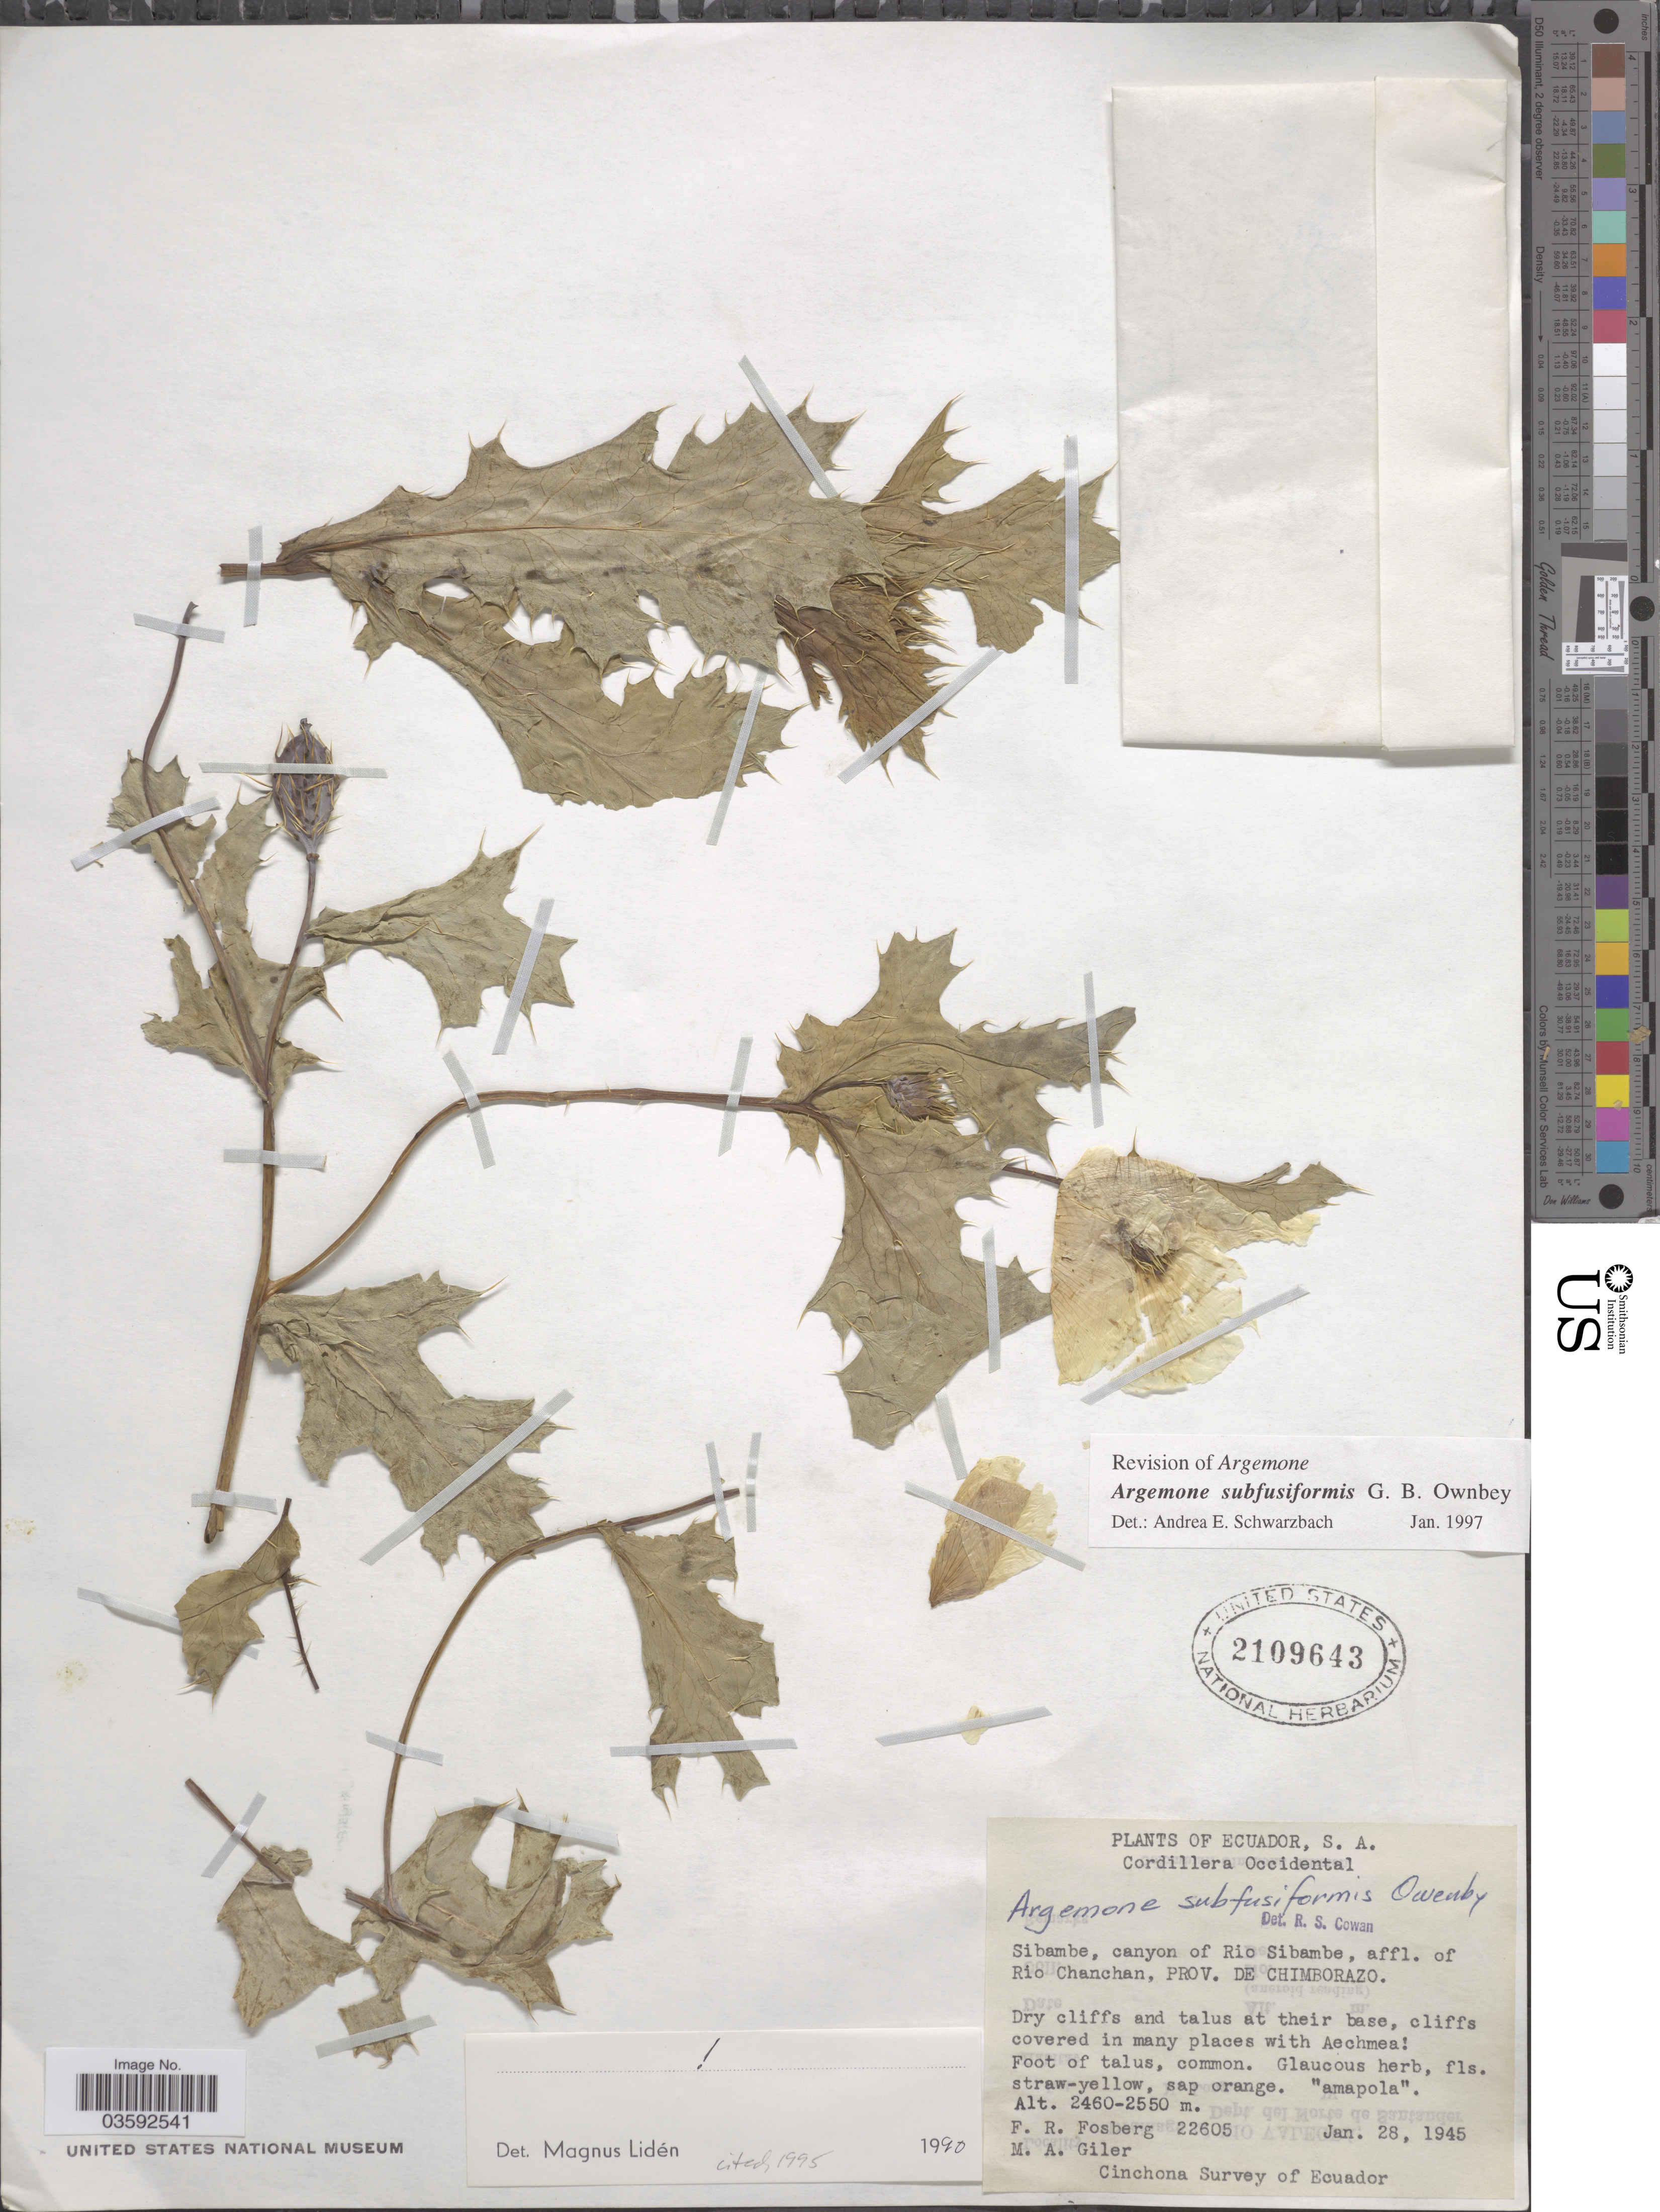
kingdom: Plantae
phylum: Tracheophyta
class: Magnoliopsida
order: Ranunculales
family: Papaveraceae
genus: Argemone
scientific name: Argemone subfusiformis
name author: G.B. Ownbey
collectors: F. R. Fosberg & M. Giler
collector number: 22605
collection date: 1945-01-28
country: Ecuador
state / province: Chimborazo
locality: Cordillera Occidental. Sibambe, canyon of Rio Sibambe, affl. of Rio Chanchan.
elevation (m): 2460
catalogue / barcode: US 2109643